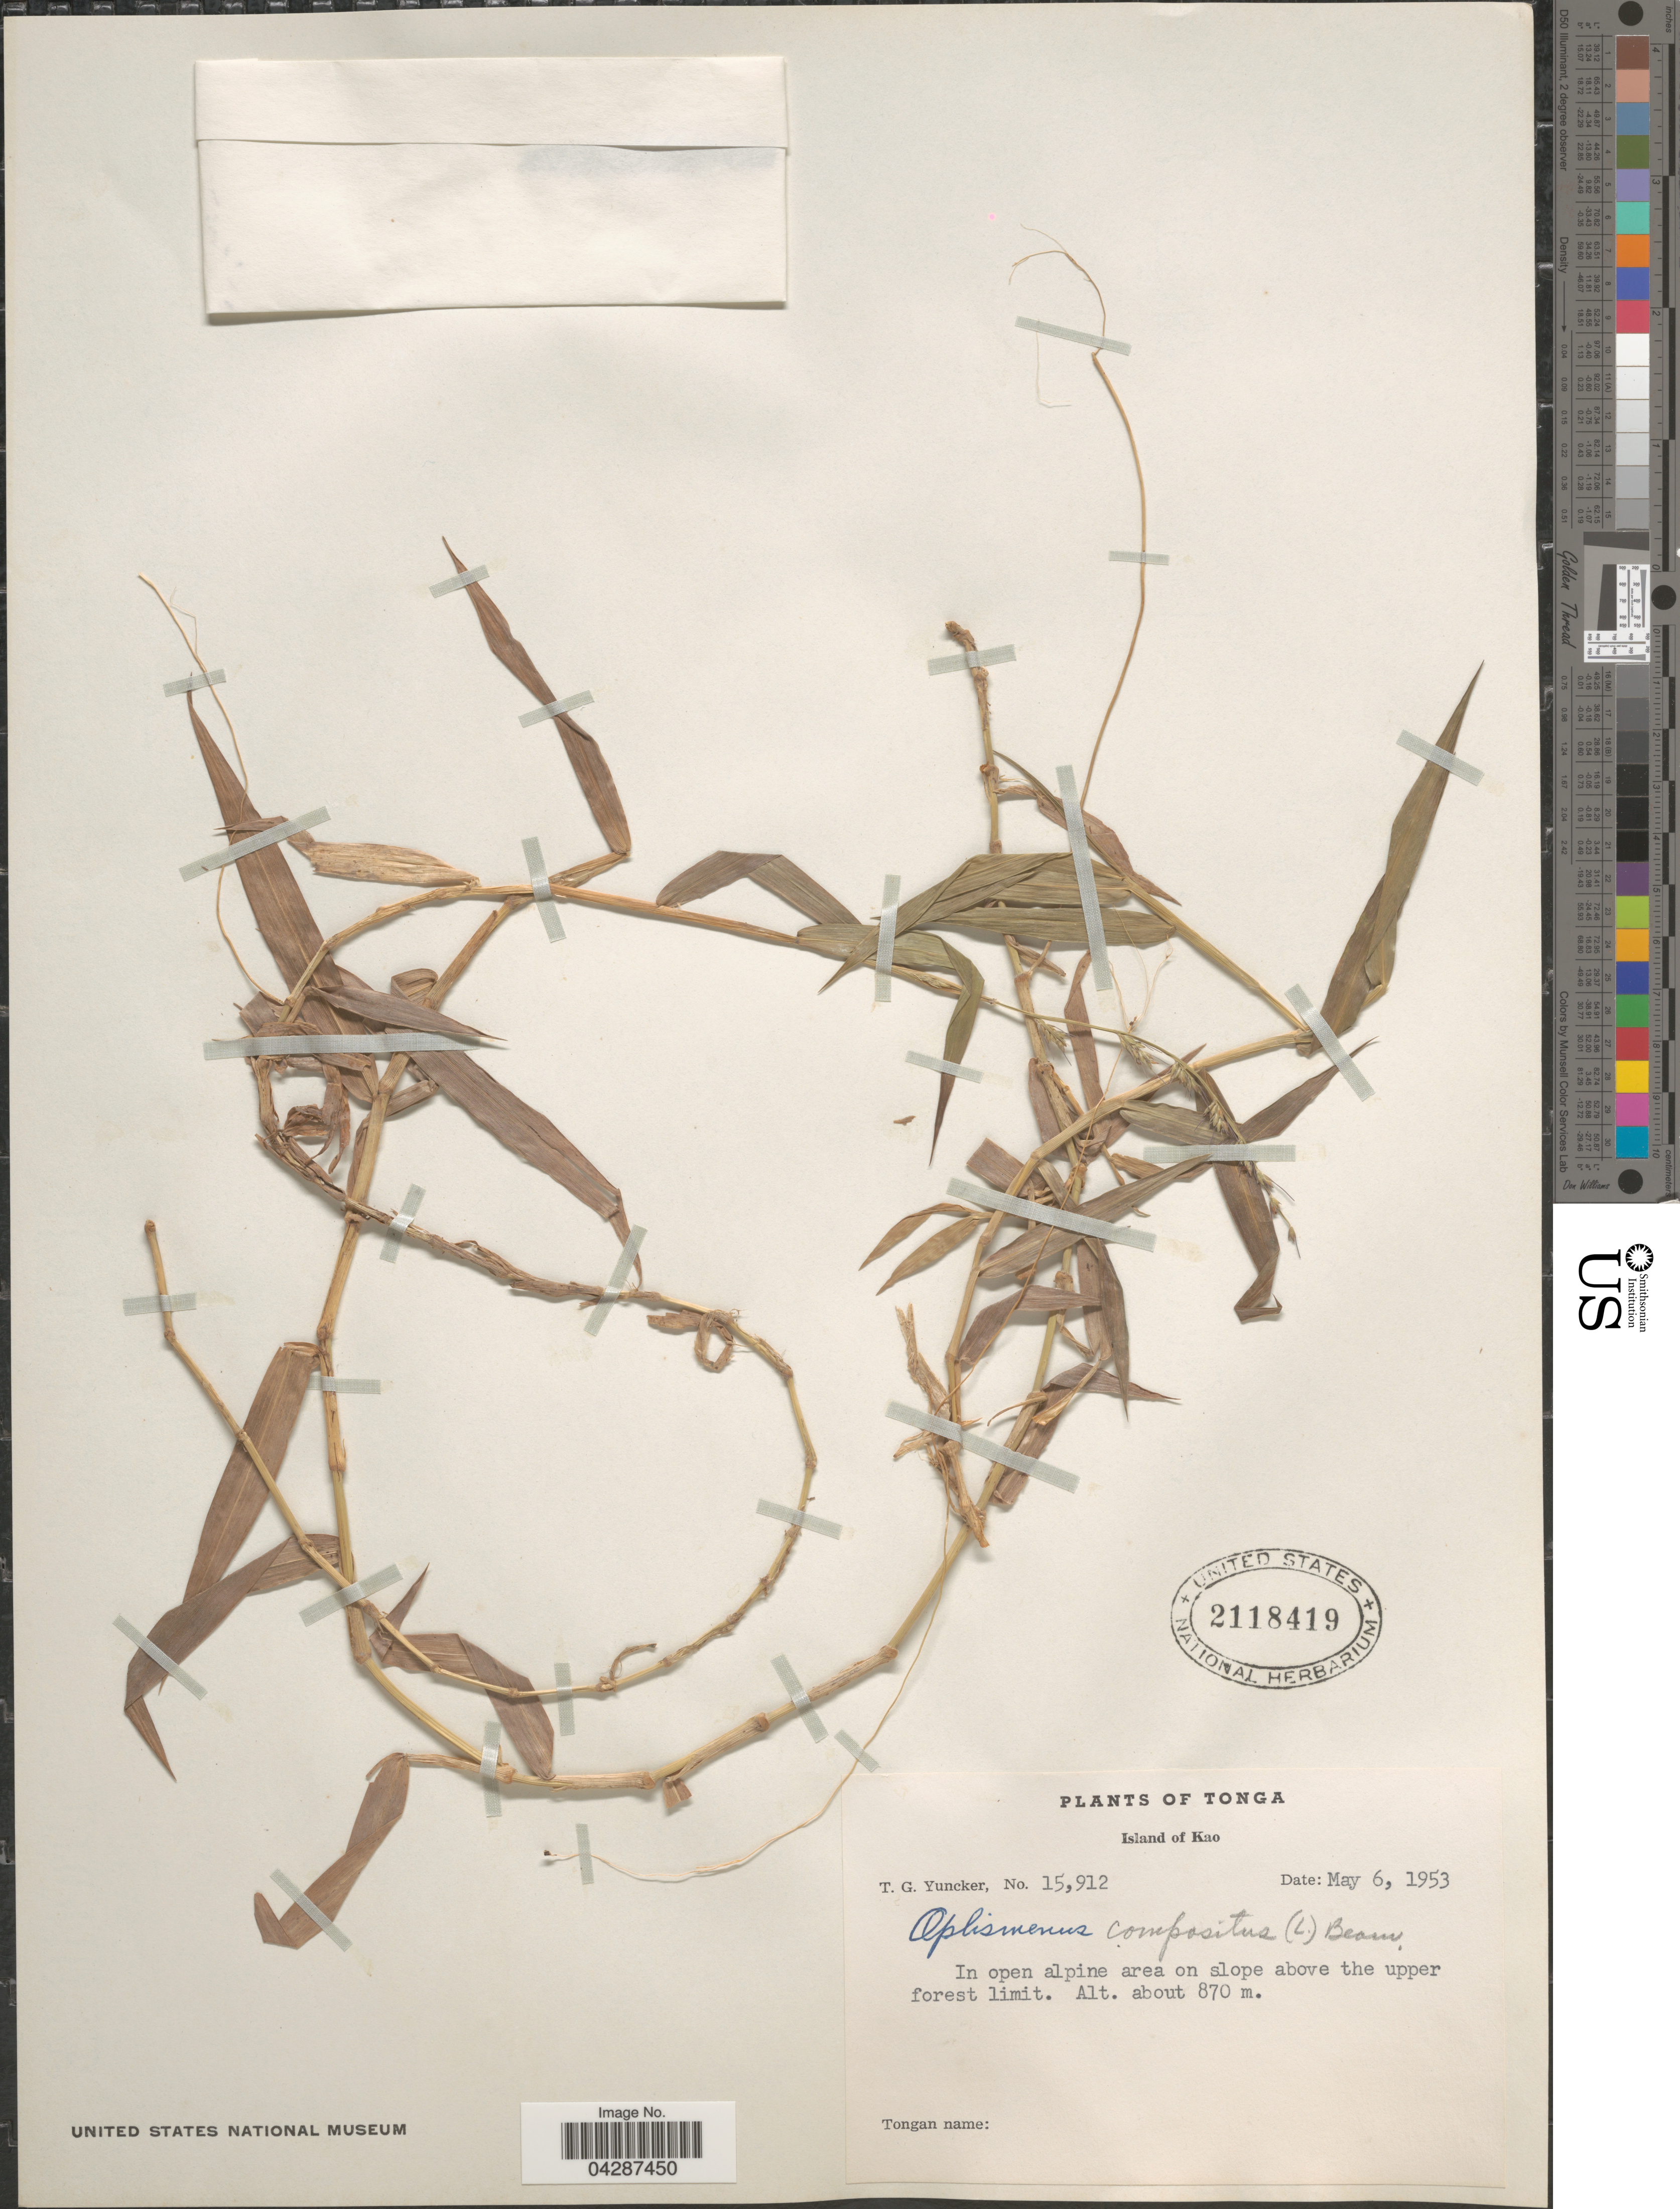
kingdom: Plantae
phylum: Tracheophyta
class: Liliopsida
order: Poales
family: Poaceae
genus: Oplismenus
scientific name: Oplismenus compositus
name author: (L.) P. Beauv.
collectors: T. G. Yuncker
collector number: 15912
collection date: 1953-05-06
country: Tonga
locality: Island of Kao. In open alpine area on slope above the upper forest limit.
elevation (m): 870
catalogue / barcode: US 2118419